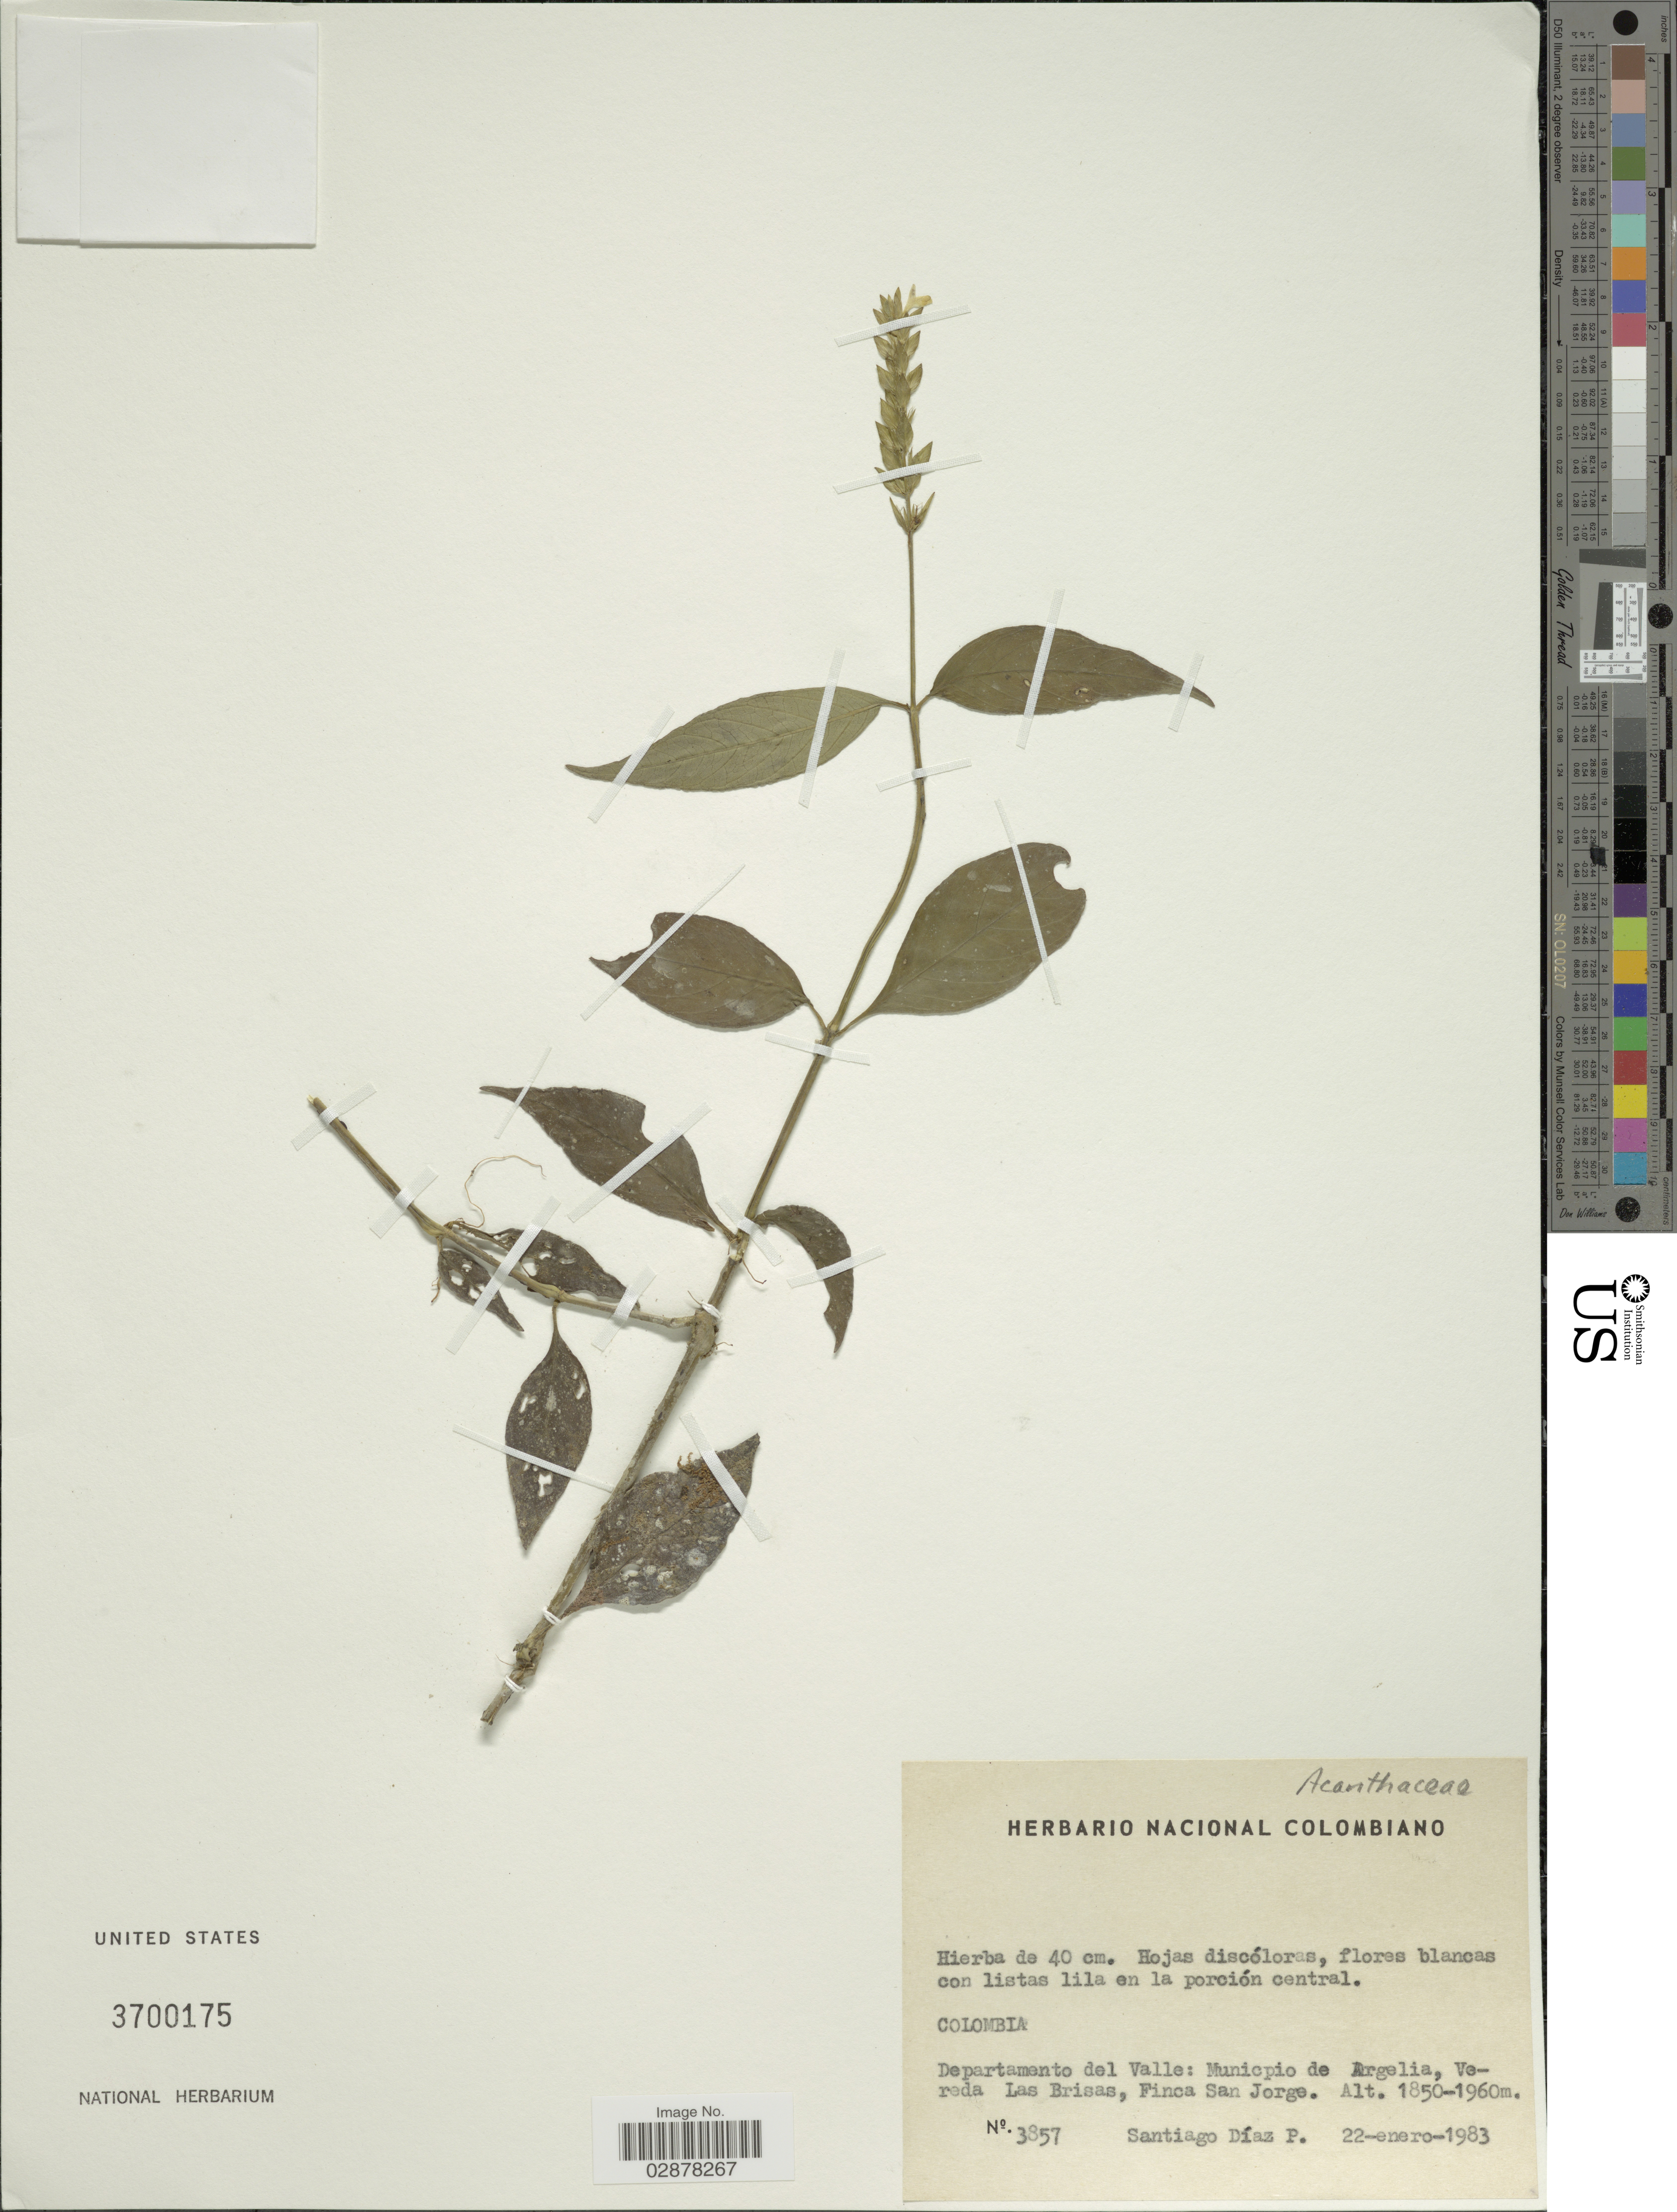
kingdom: Plantae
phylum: Tracheophyta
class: Magnoliopsida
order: Lamiales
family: Acanthaceae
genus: Justicia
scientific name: Justicia chlorostachya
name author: Leonard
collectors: S. Diaz P.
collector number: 3857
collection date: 1983-01-22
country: Colombia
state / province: Valle del Cauca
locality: Departamento del Valle, Municpio de Argelia, Vereda Las Brisas, Finca San Jorge.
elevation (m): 1850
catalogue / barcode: US 3700175